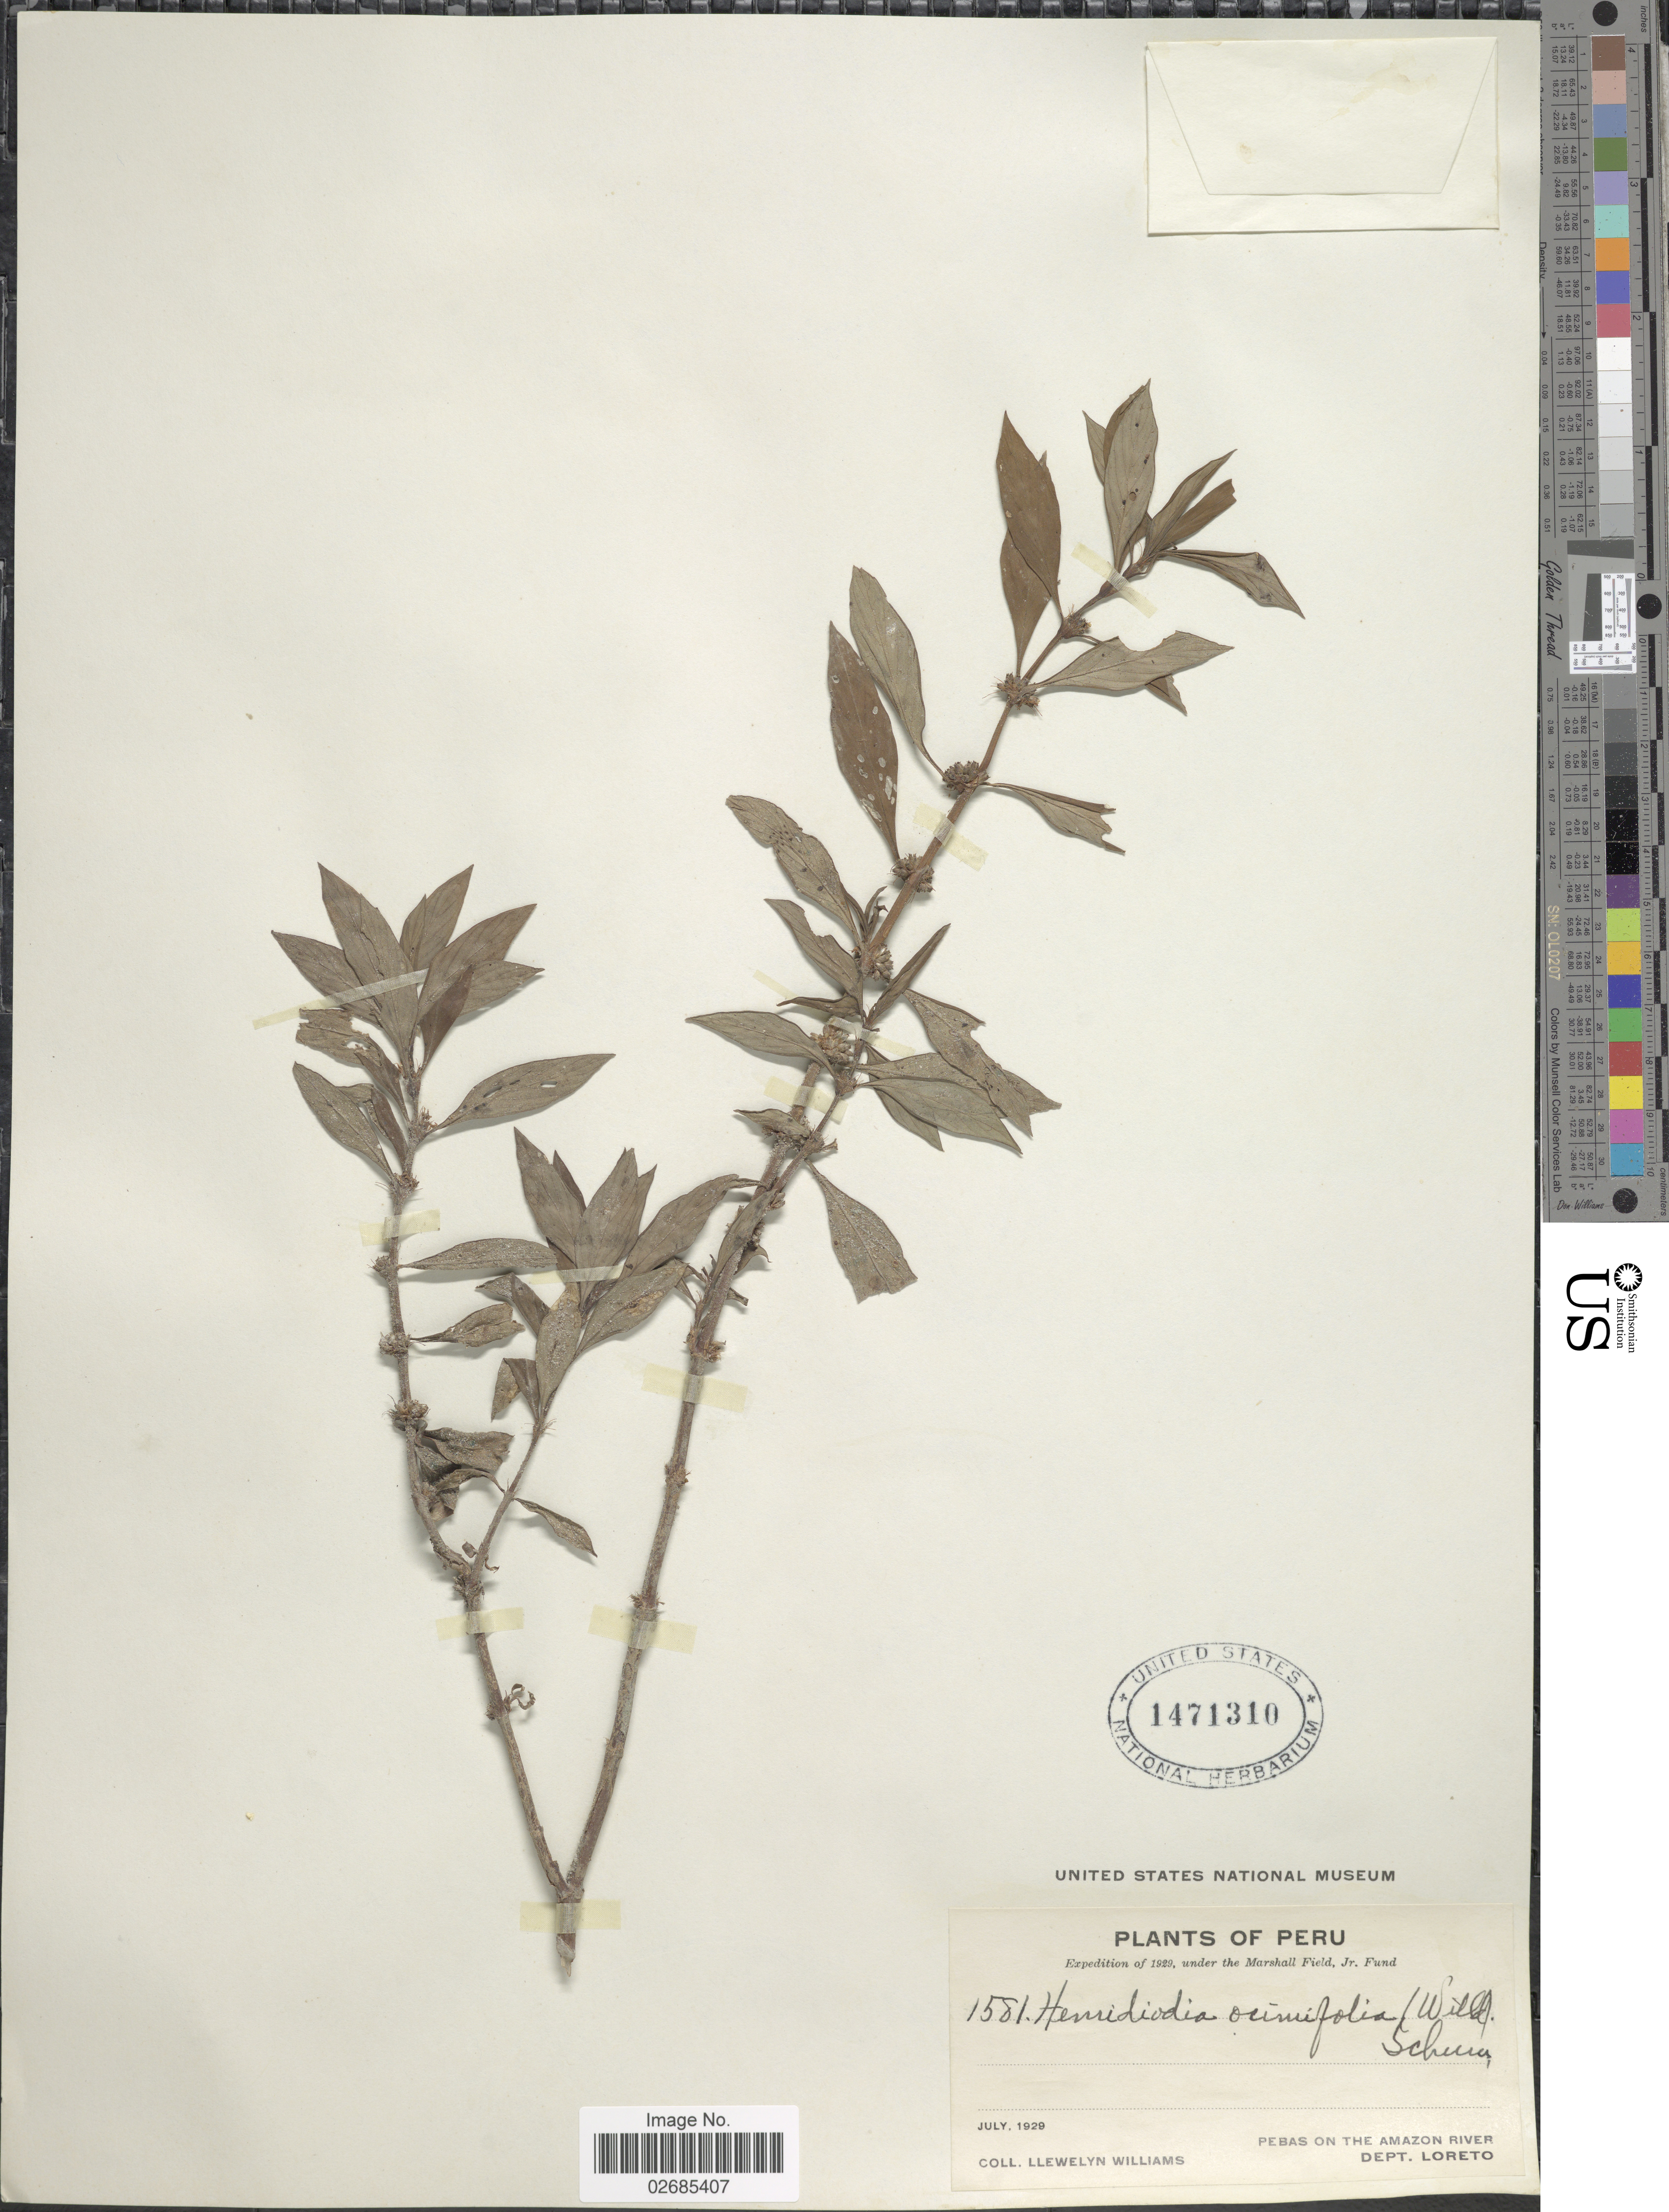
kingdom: Plantae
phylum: Tracheophyta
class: Magnoliopsida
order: Gentianales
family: Rubiaceae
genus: Hemidiodia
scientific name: Hemidiodia ocimifolia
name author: (Willd.) K. Schum.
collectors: Ll. Williams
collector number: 1581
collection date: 1929-07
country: Peru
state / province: Loreto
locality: Pebas on the Amazon River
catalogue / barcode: US 1471310